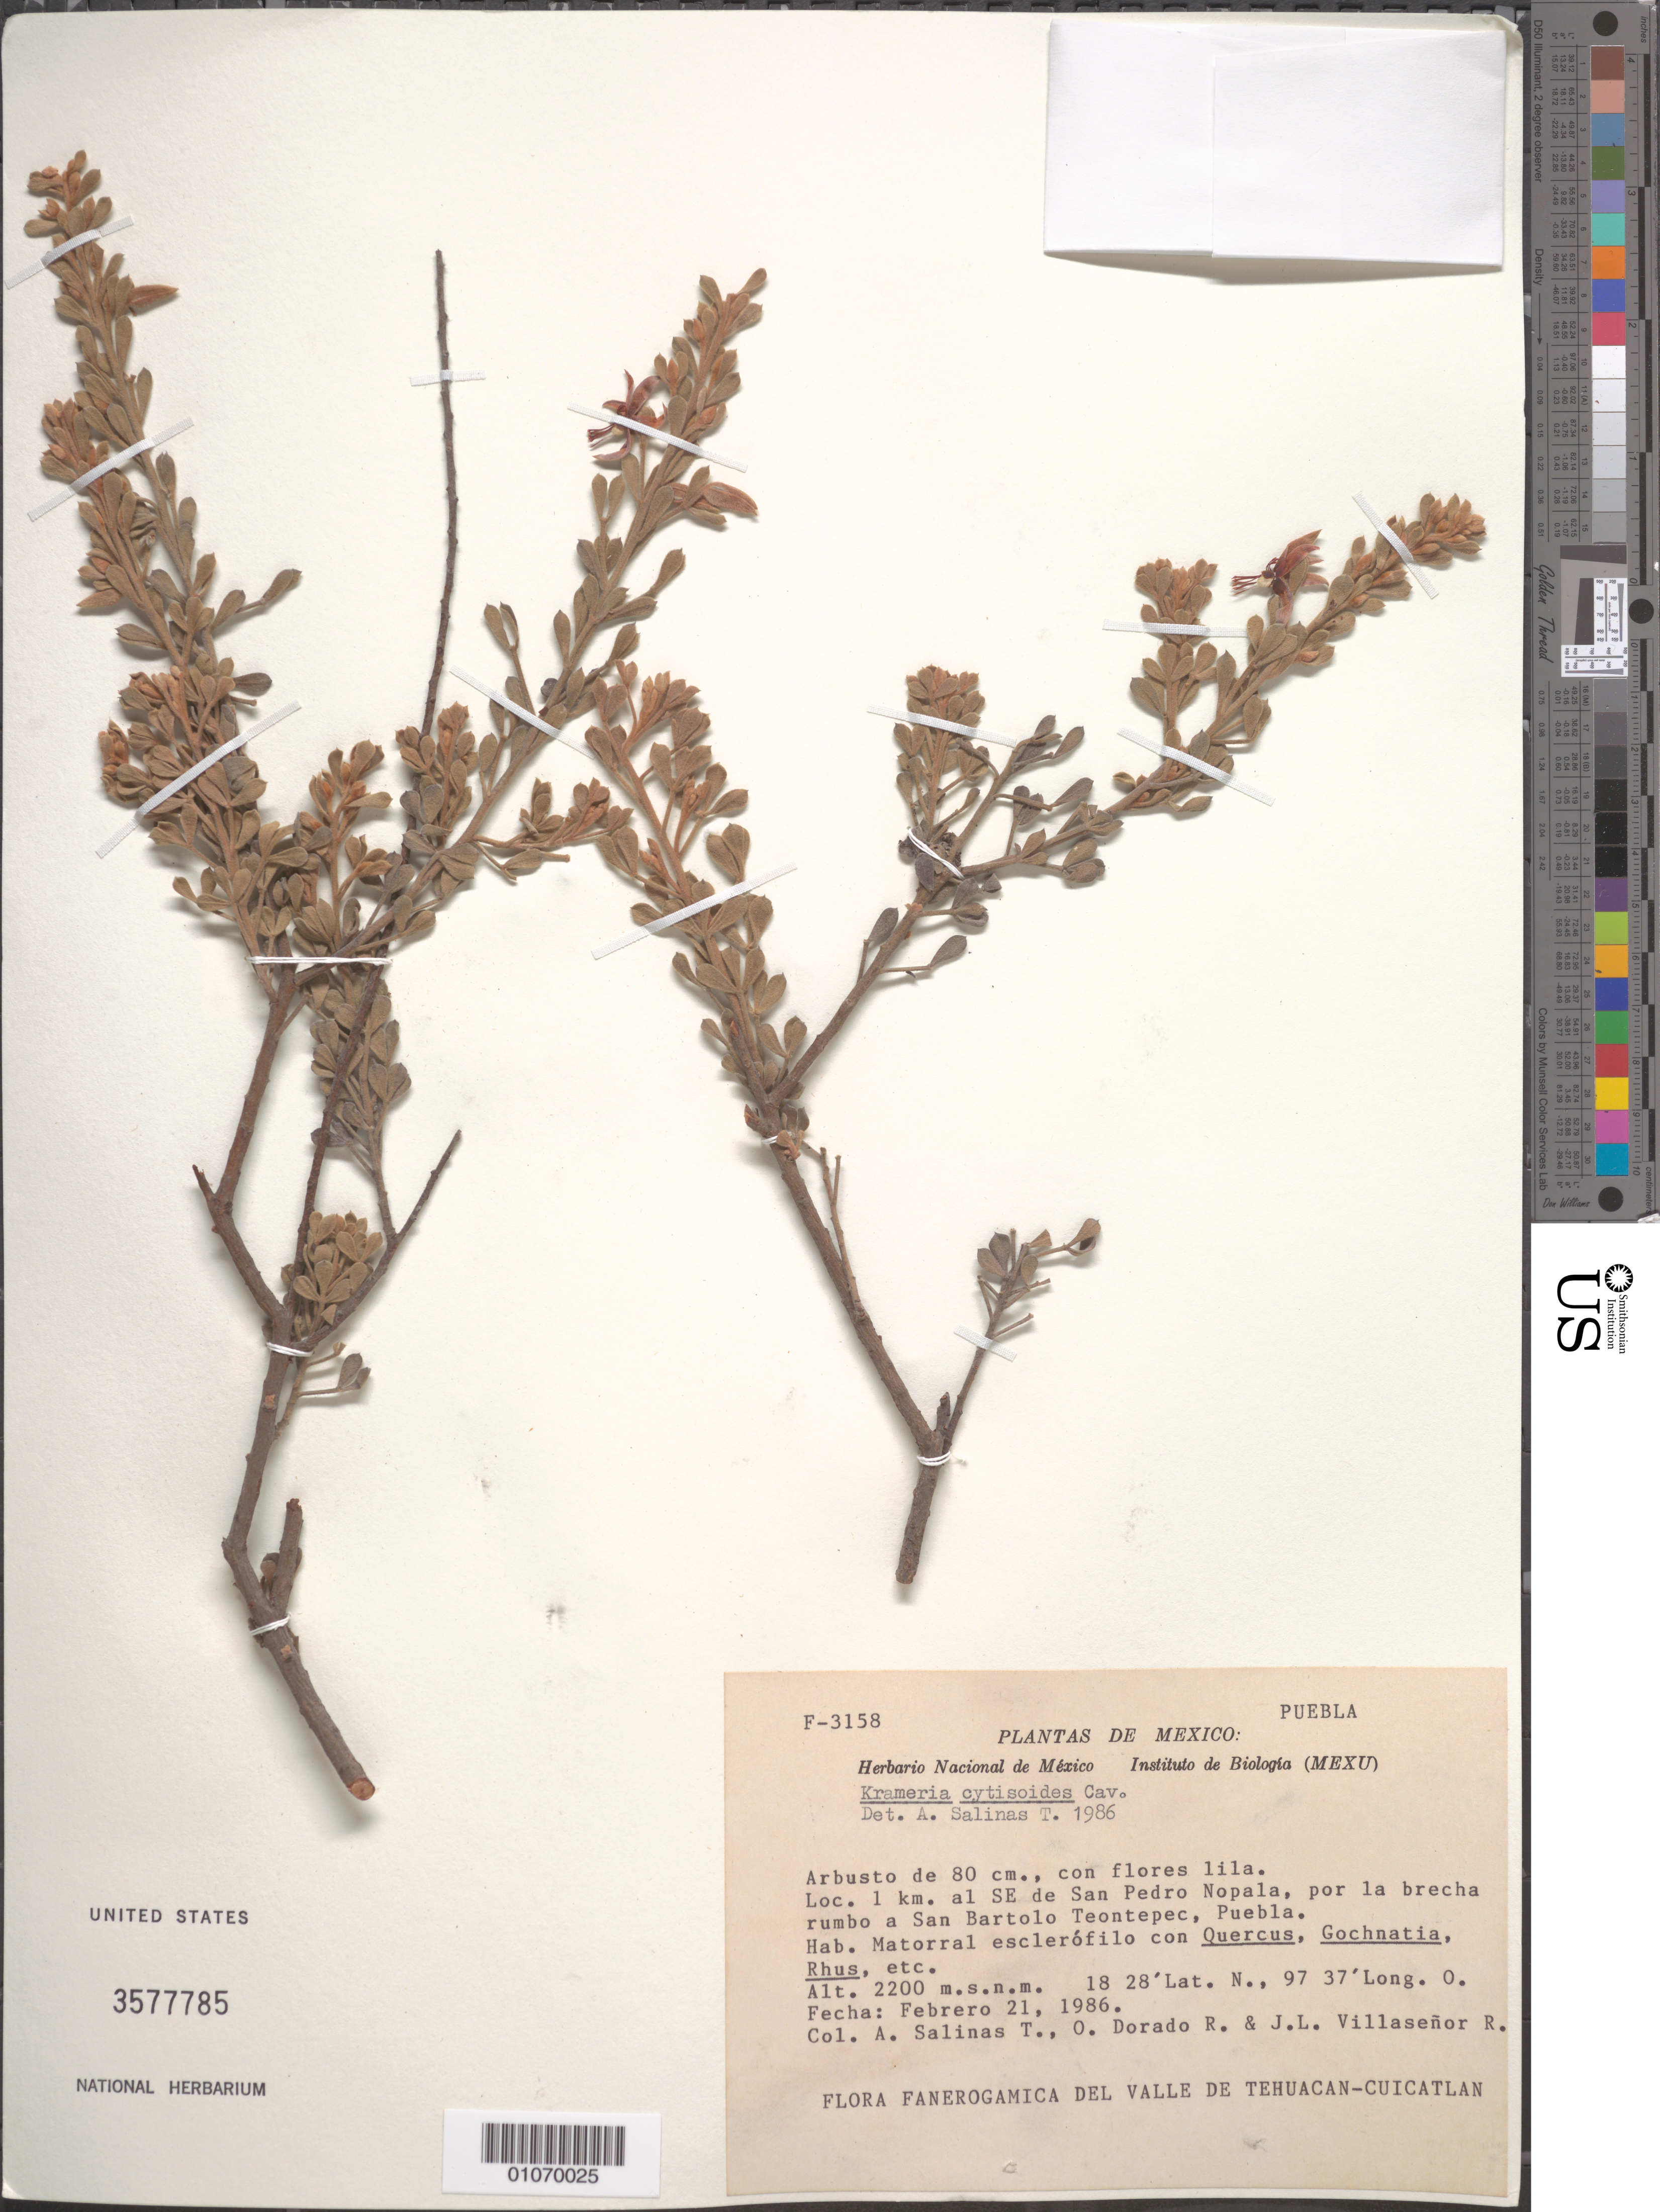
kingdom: Plantae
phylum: Tracheophyta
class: Magnoliopsida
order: Zygophyllales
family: Krameriaceae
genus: Krameria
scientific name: Krameria cytisoides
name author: Cav.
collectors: A. Salinas T., O. R. Dorado & J. L. Villasenor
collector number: F-3158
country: Mexico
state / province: Puebla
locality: SE of San Pedro Nopala, por la brecha rombo a San Bartolo Teontepec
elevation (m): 2200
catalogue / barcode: US 3577785